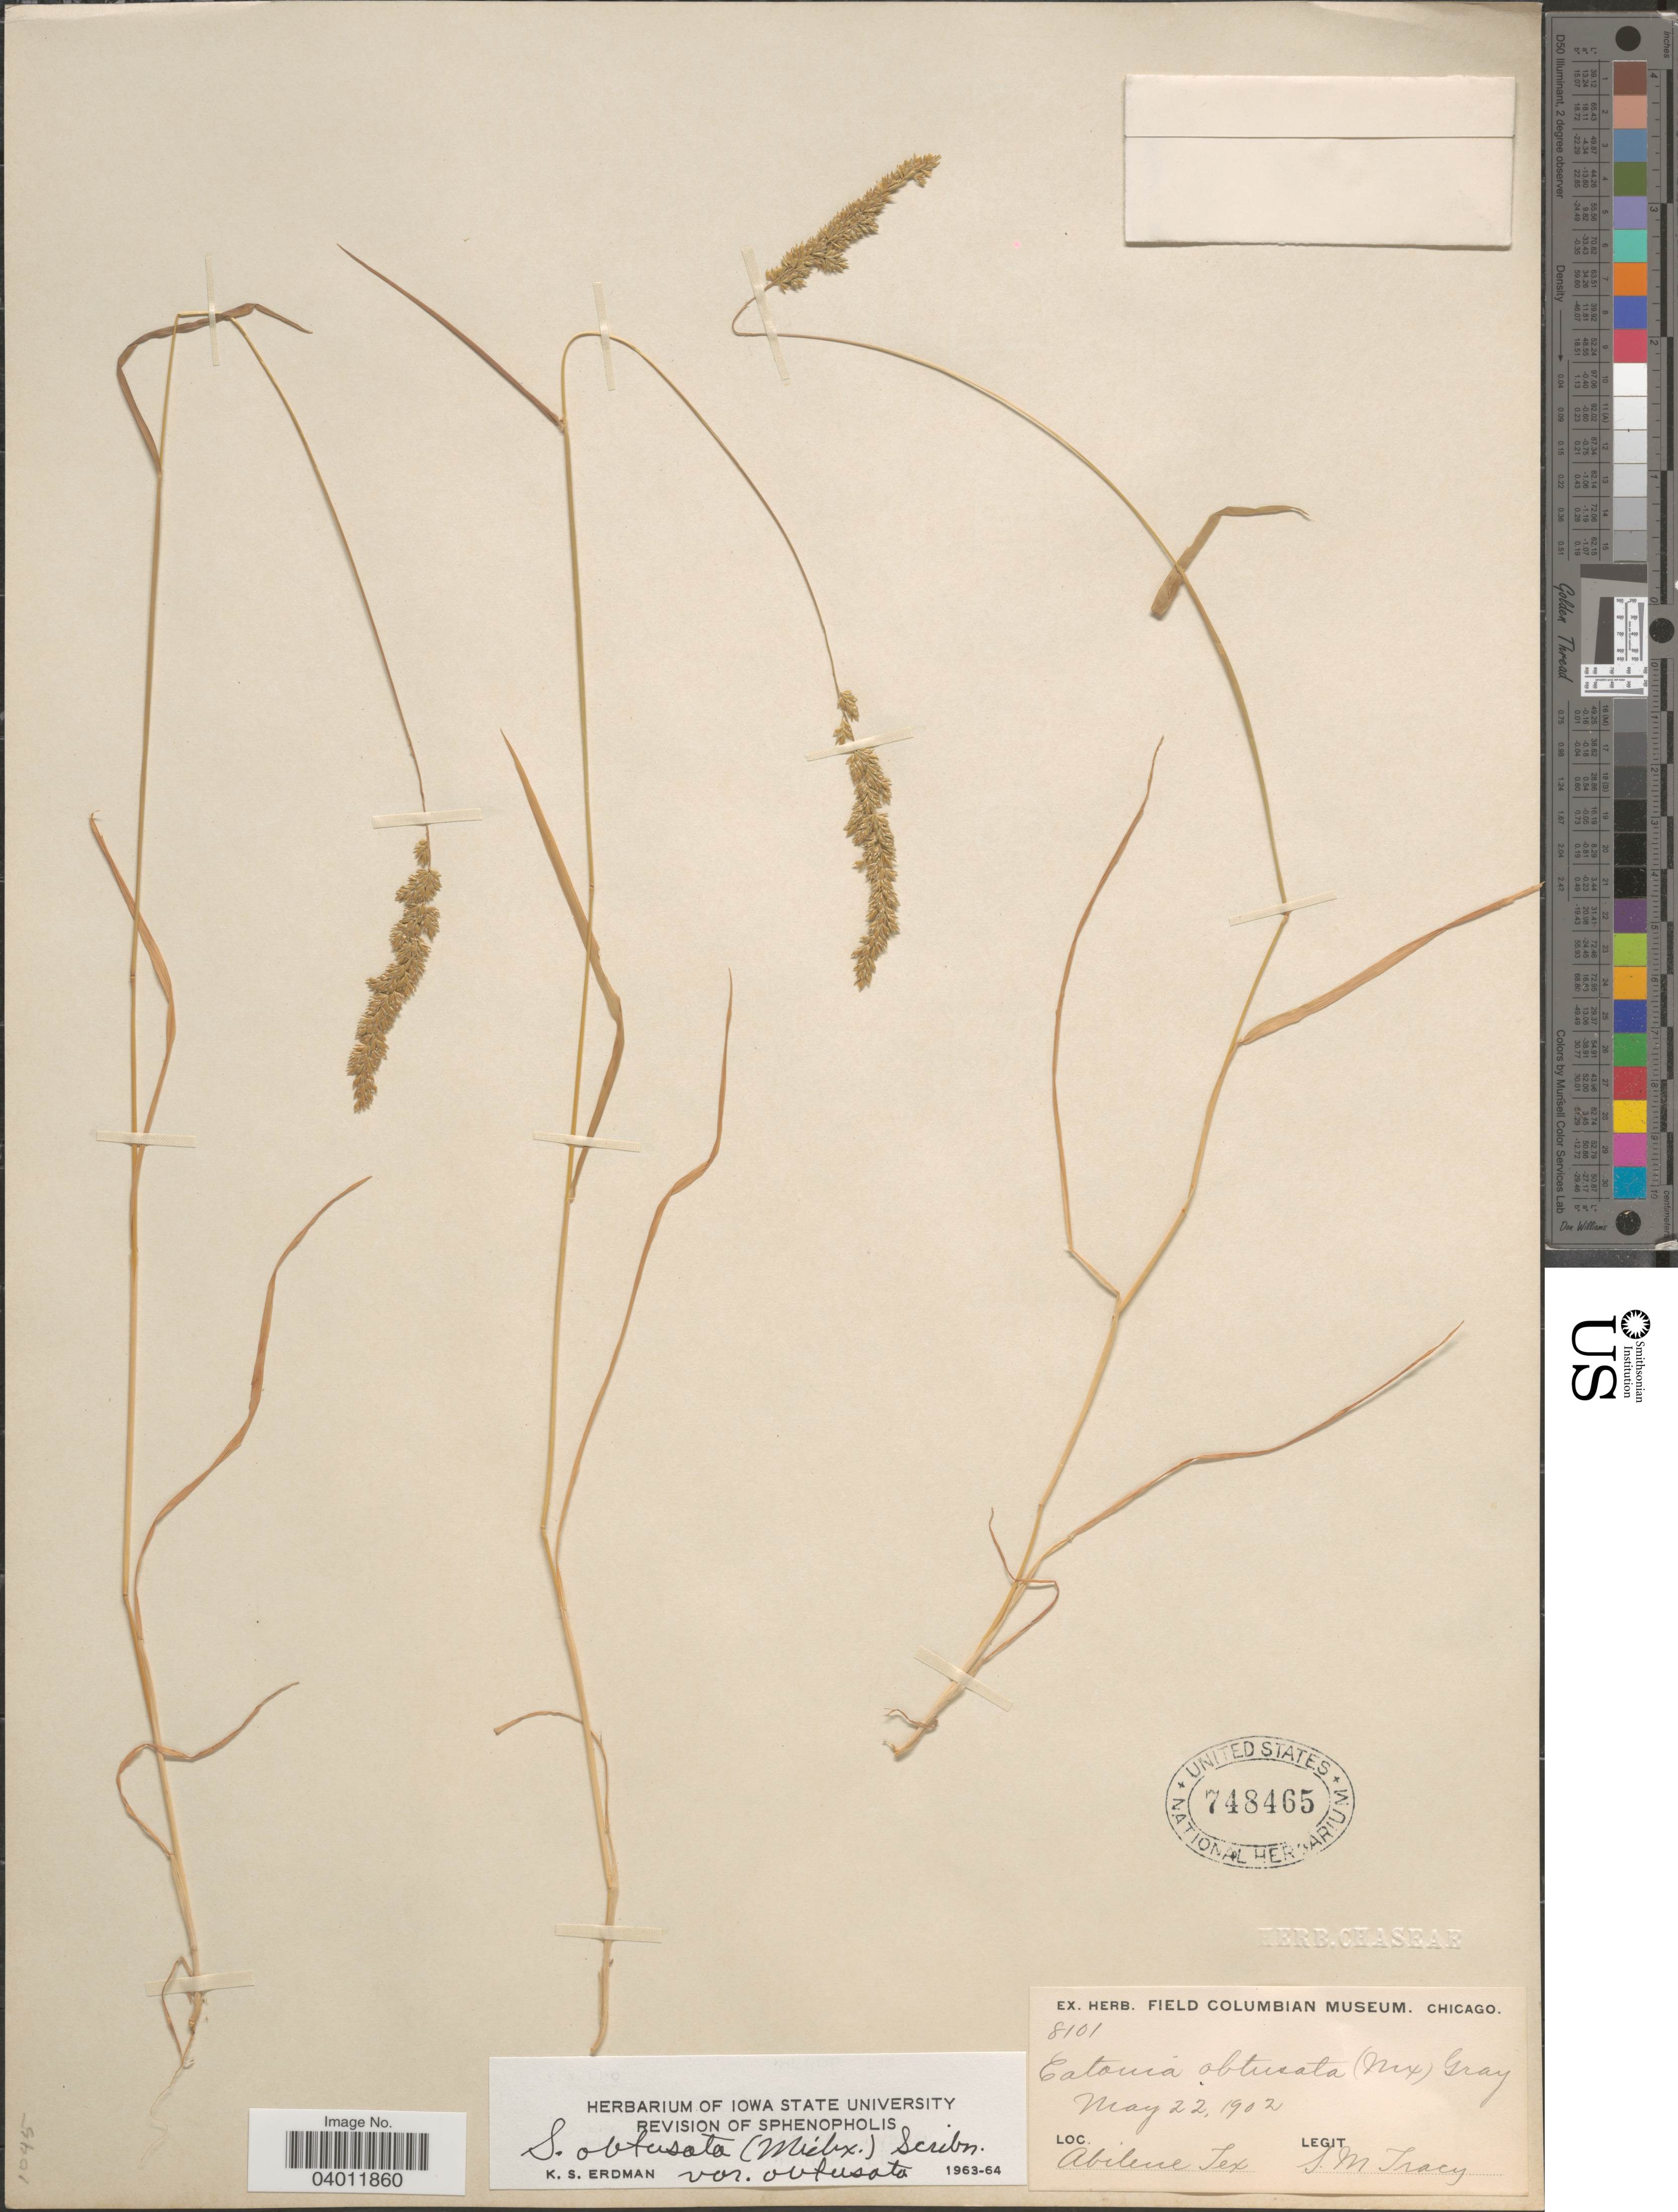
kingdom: Plantae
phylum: Tracheophyta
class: Liliopsida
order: Poales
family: Poaceae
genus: Sphenopholis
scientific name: Sphenopholis obtusata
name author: (Michx.) Scribn.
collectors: S. M. Tracy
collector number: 8101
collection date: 1902-05-22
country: United States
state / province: Texas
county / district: Taylor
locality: Abilene.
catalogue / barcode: US 748465